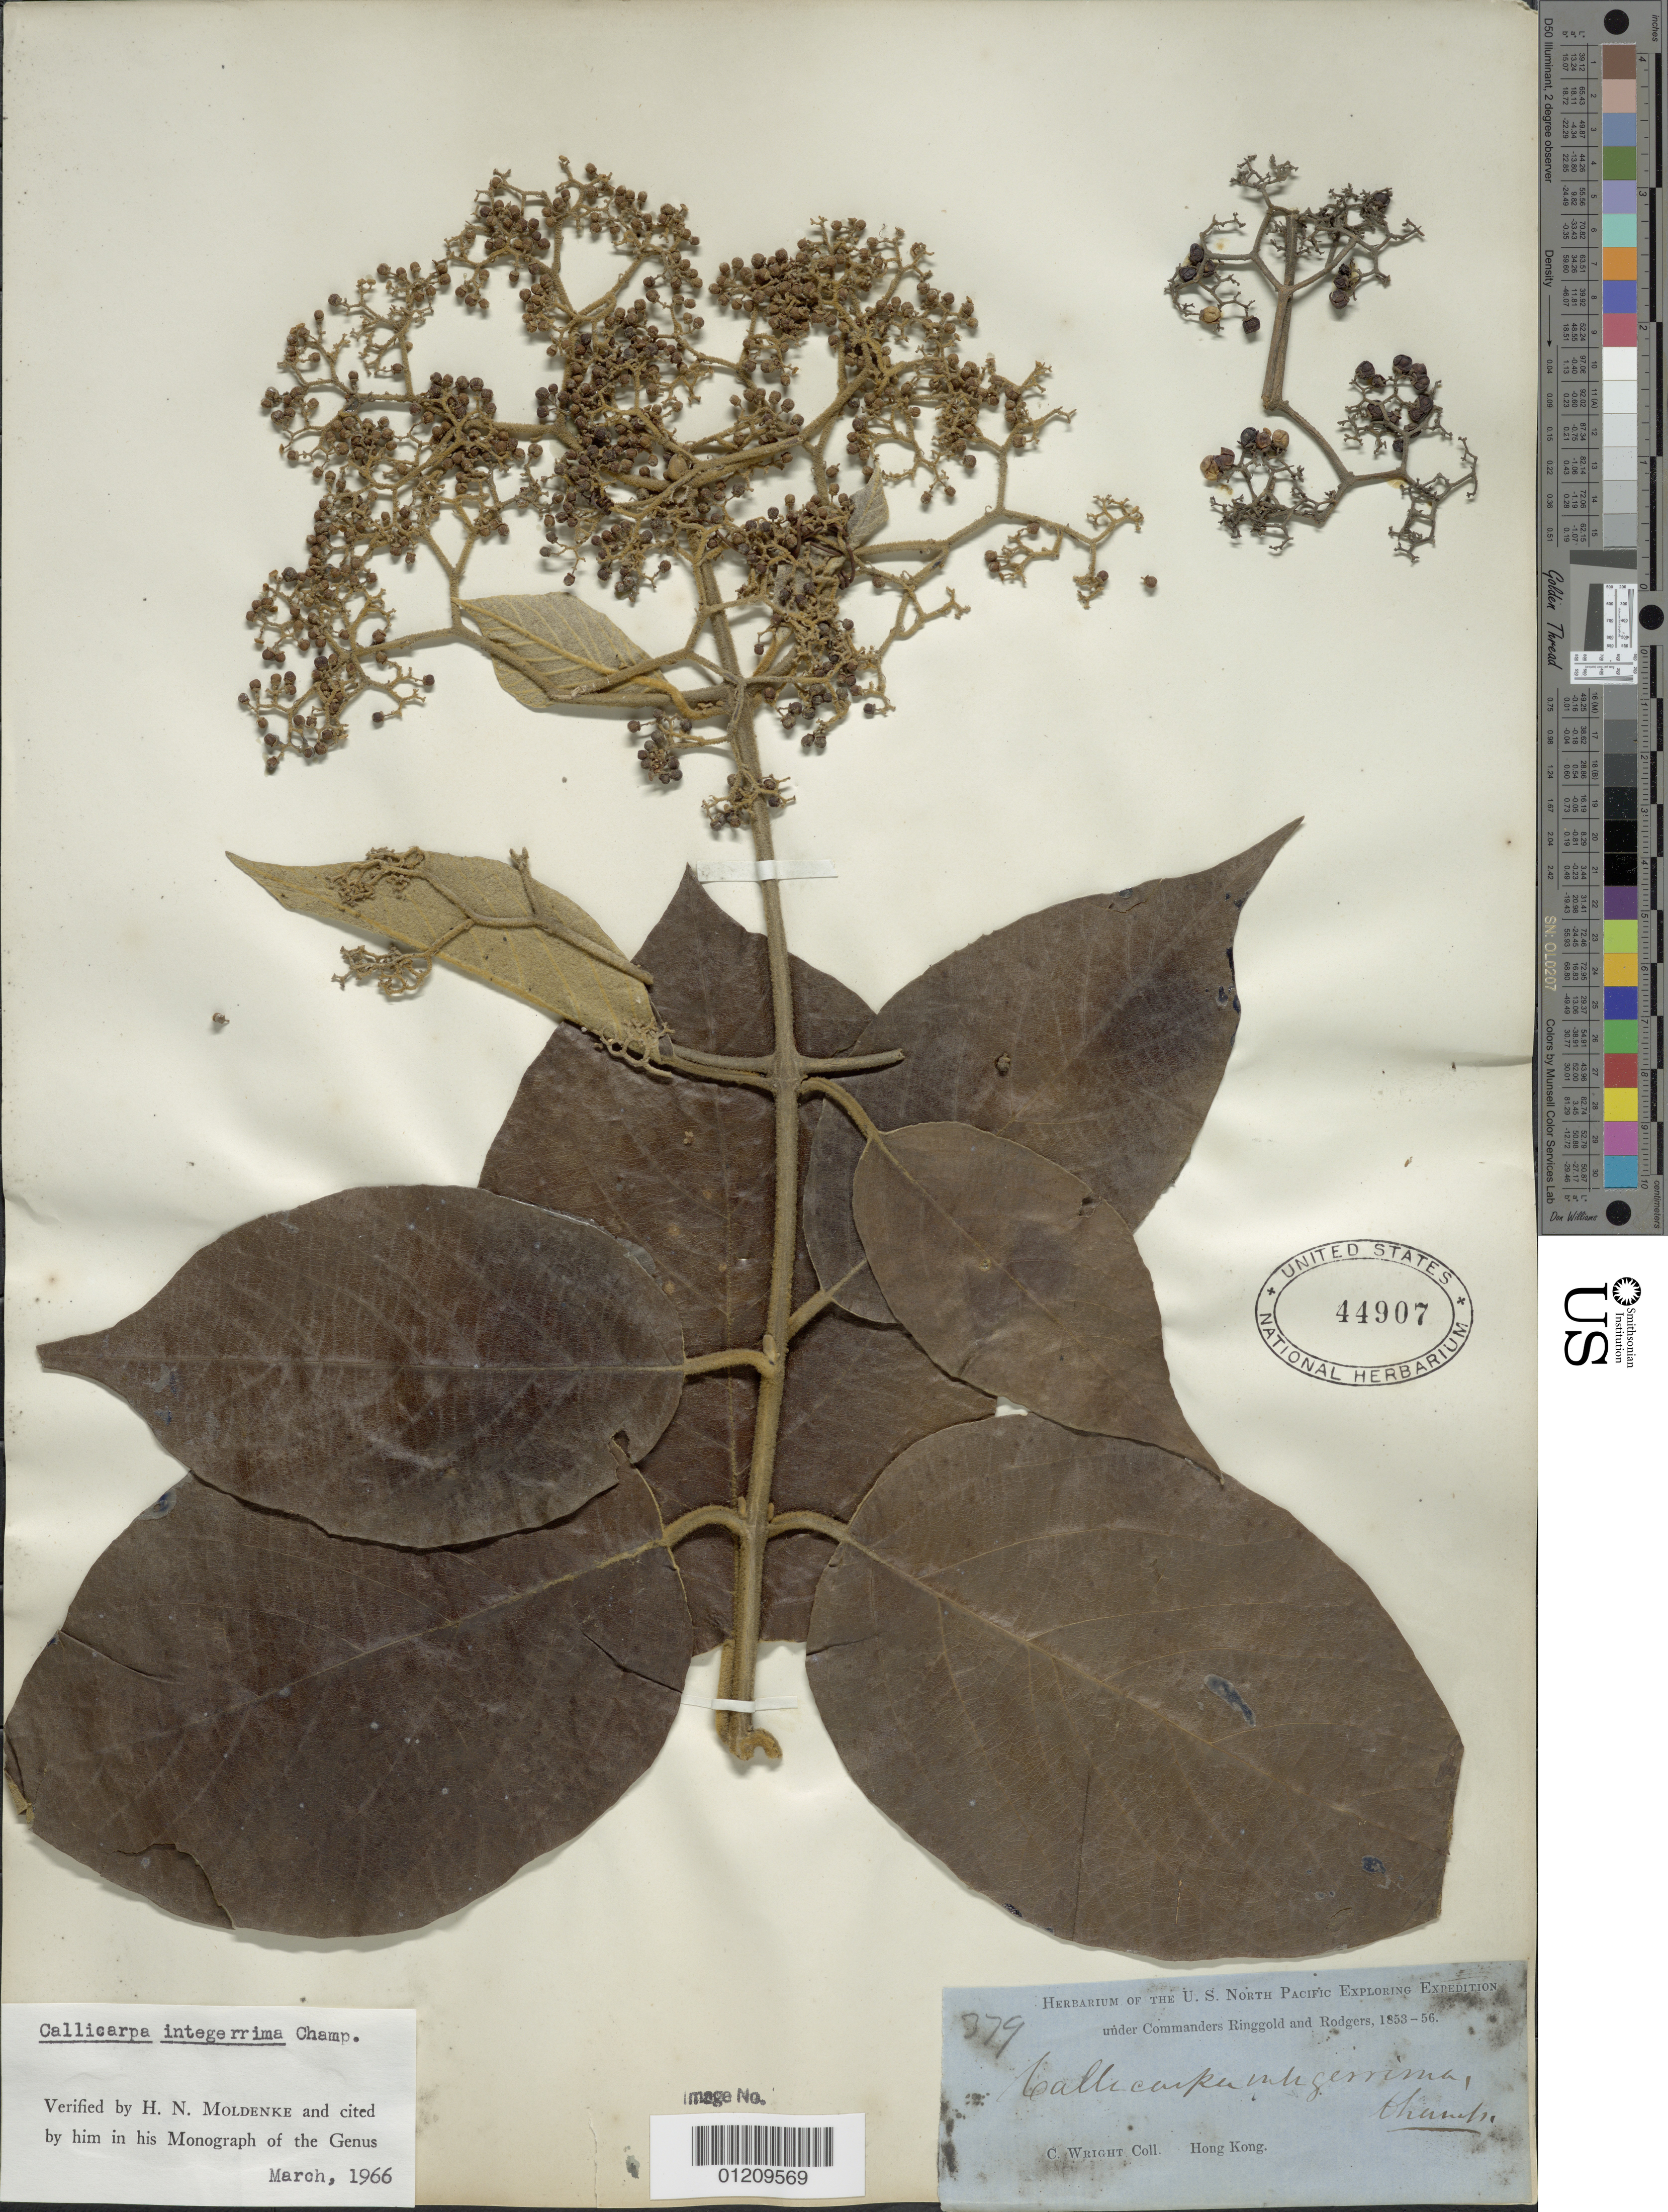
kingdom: Plantae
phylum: Tracheophyta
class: Magnoliopsida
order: Lamiales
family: Lamiaceae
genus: Callicarpa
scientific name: Callicarpa integerrima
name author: Champ. ex Benth.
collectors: C. Wright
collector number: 379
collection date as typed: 1853 to -- -- 1856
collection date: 1853/1856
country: China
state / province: Hong Kong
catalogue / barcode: US 44907